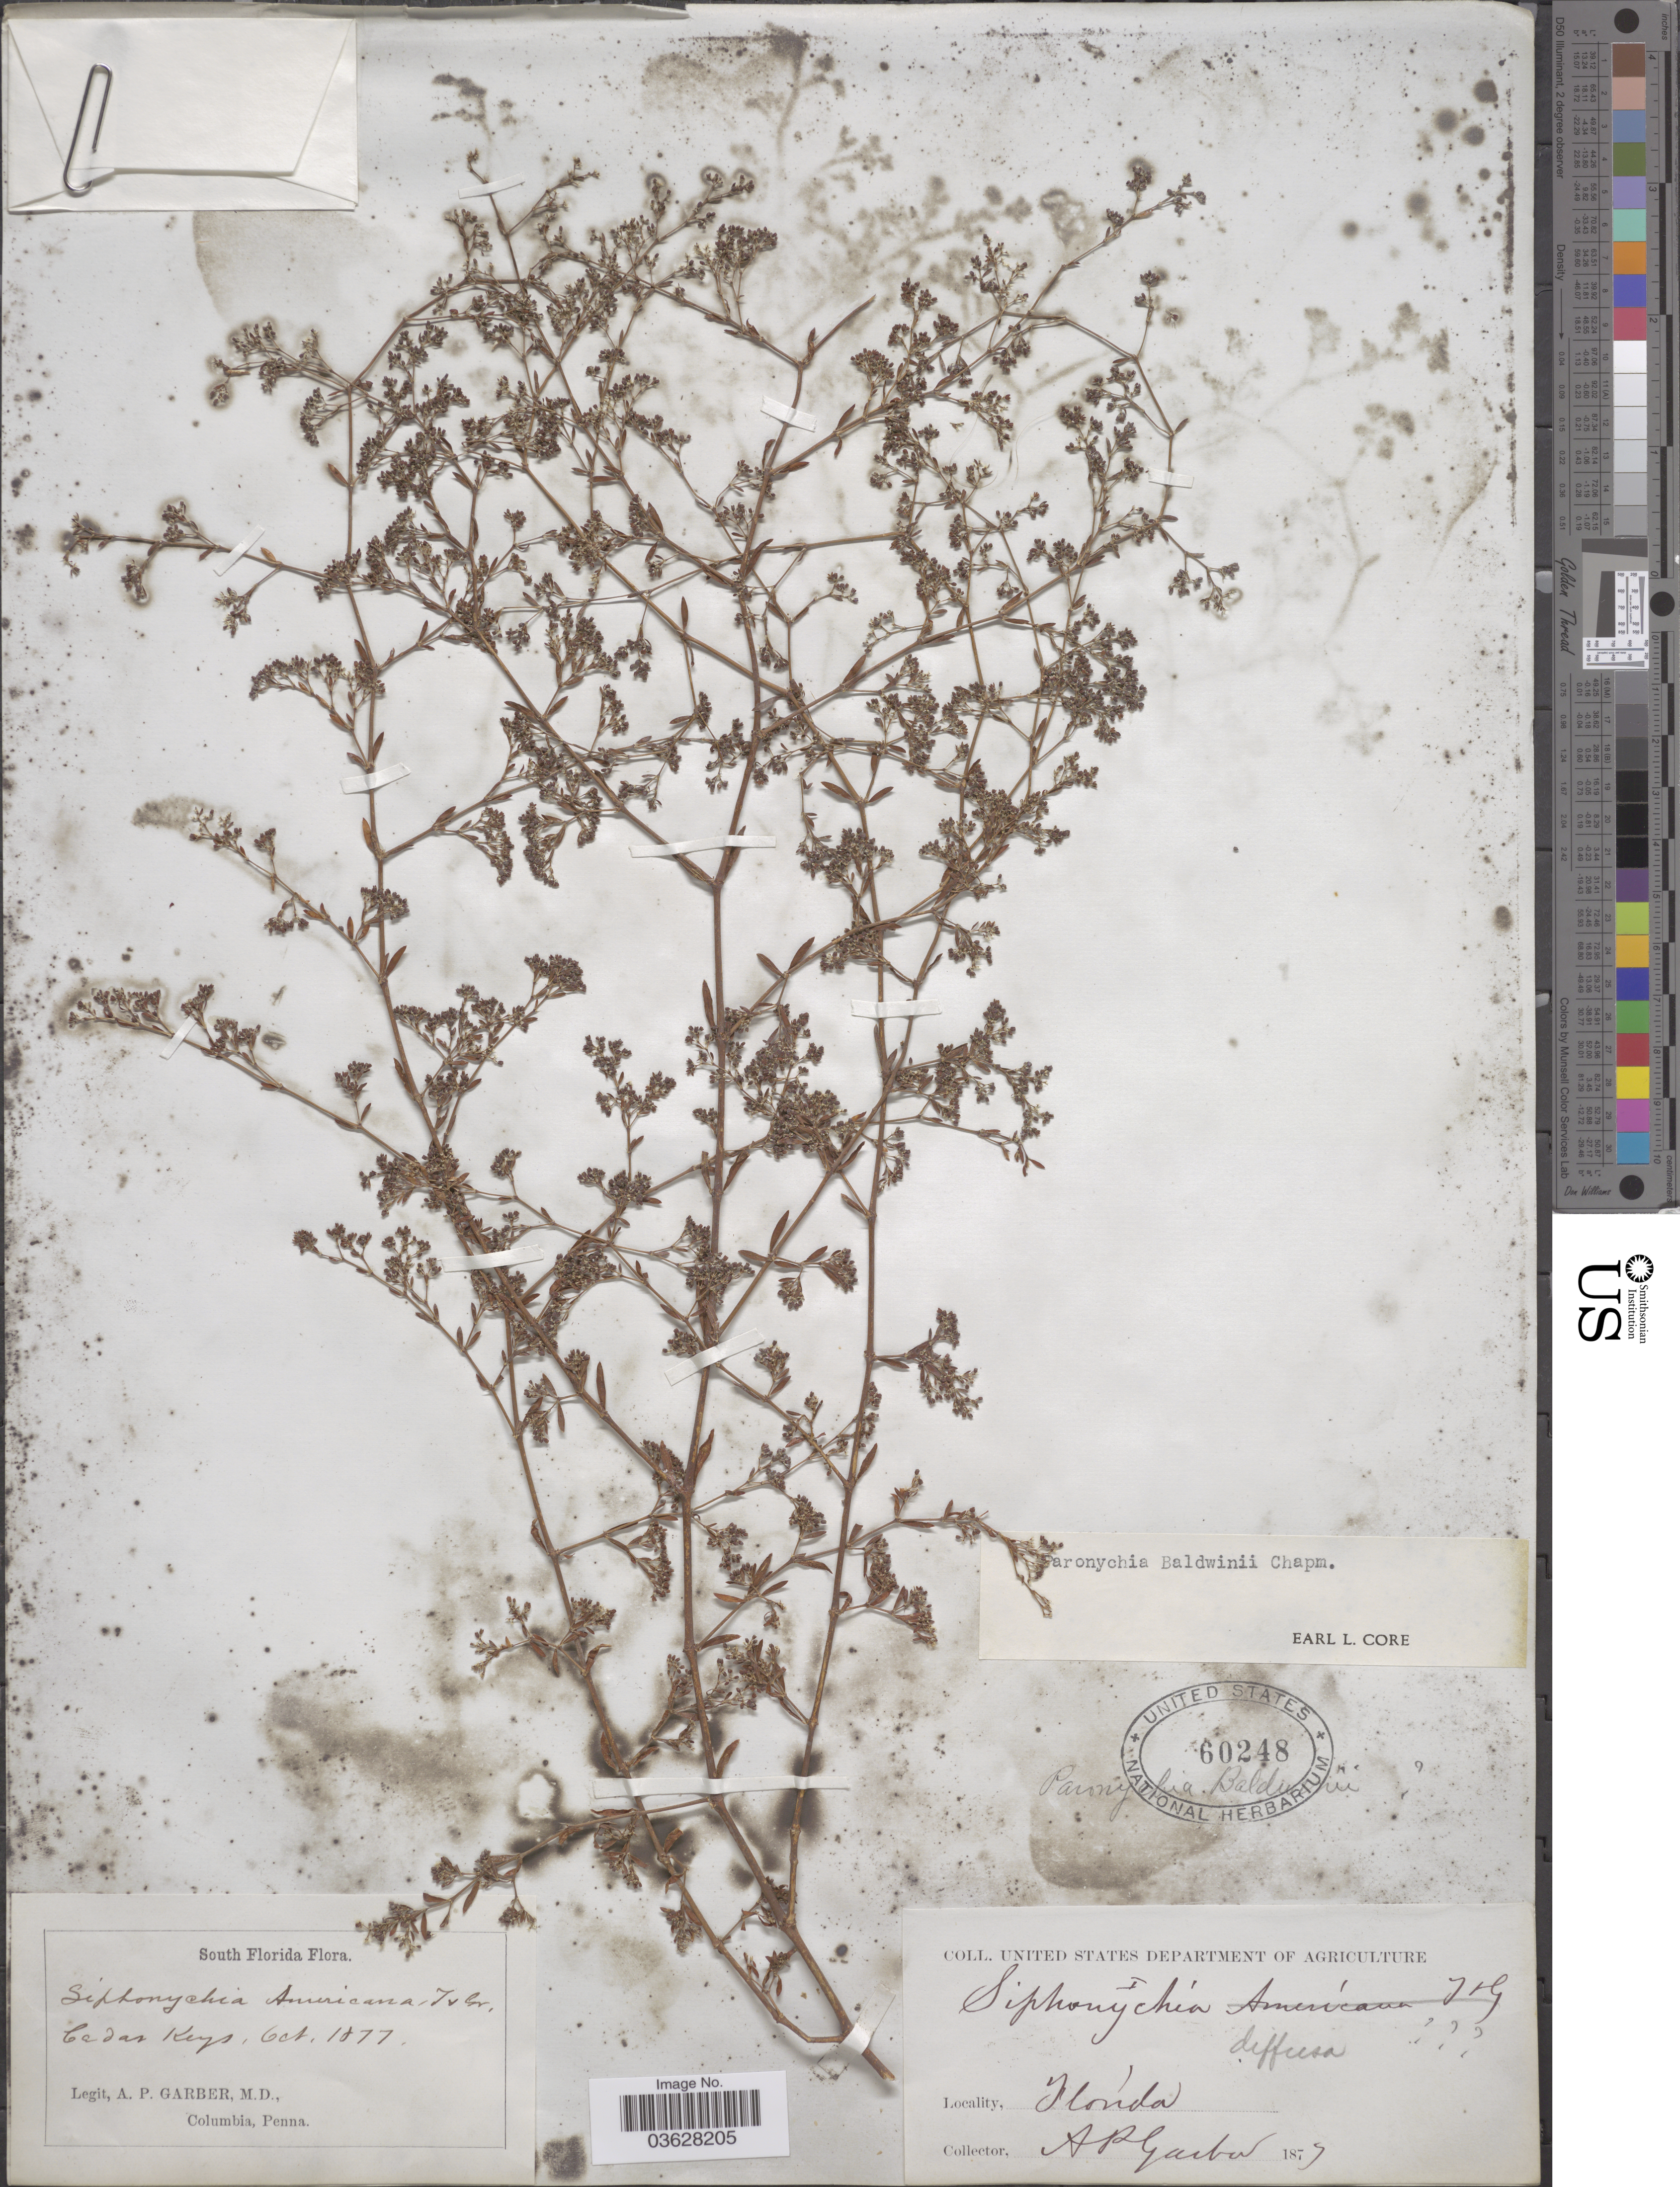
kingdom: Plantae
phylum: Tracheophyta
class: Magnoliopsida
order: Caryophyllales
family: Caryophyllaceae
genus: Paronychia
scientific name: Paronychia baldwinii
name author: (A. Gray & Torr.) Fenzl ex Walp.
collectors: A. P. Garber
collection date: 1877-10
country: United States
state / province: Florida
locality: South Florida. Cedar Keys.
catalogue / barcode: US 60248